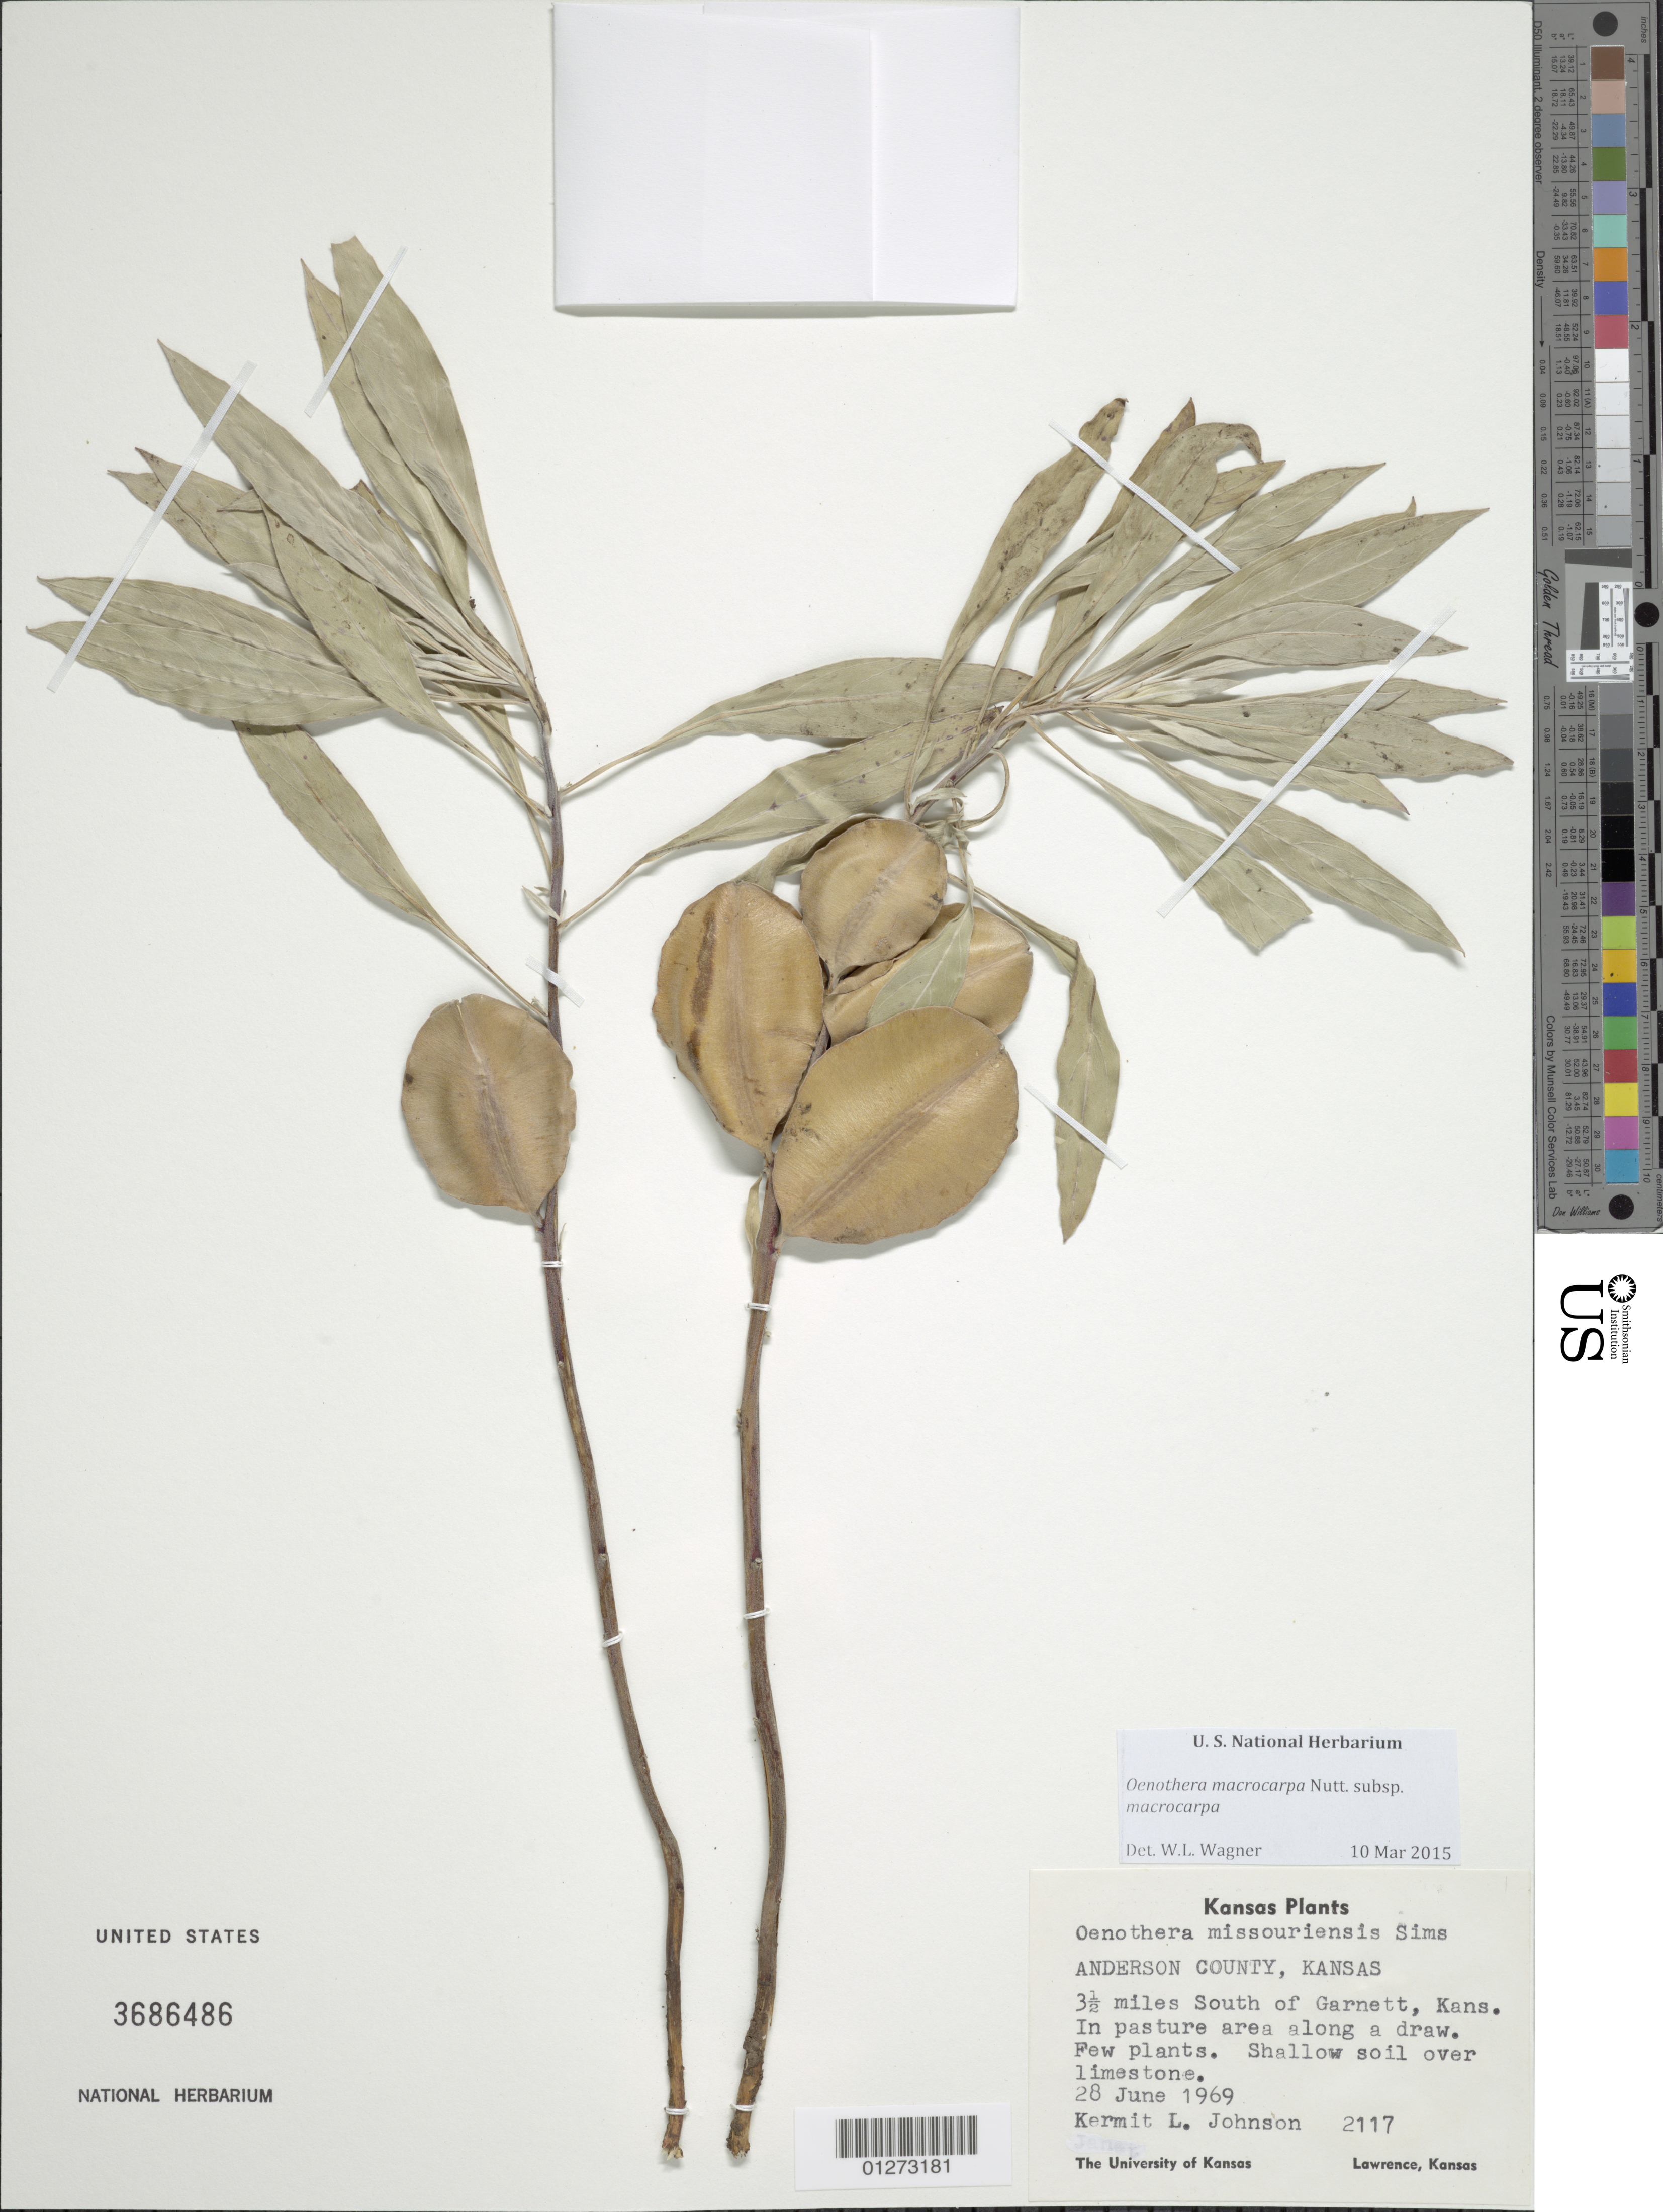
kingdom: Plantae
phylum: Tracheophyta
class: Magnoliopsida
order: Myrtales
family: Onagraceae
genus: Oenothera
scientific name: Oenothera macrocarpa subsp. macrocarpa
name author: Nutt.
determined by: Wagner, W. L., (BOT), Smithsonian Institution - National Museum of Natural History (UNITED STATES)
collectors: K. L. Johnson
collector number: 2117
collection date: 1969-06-28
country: United States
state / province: Kansas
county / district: Anderson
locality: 3.5 miles South of Garnett, along a draw.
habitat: In pasture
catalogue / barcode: US 3686486